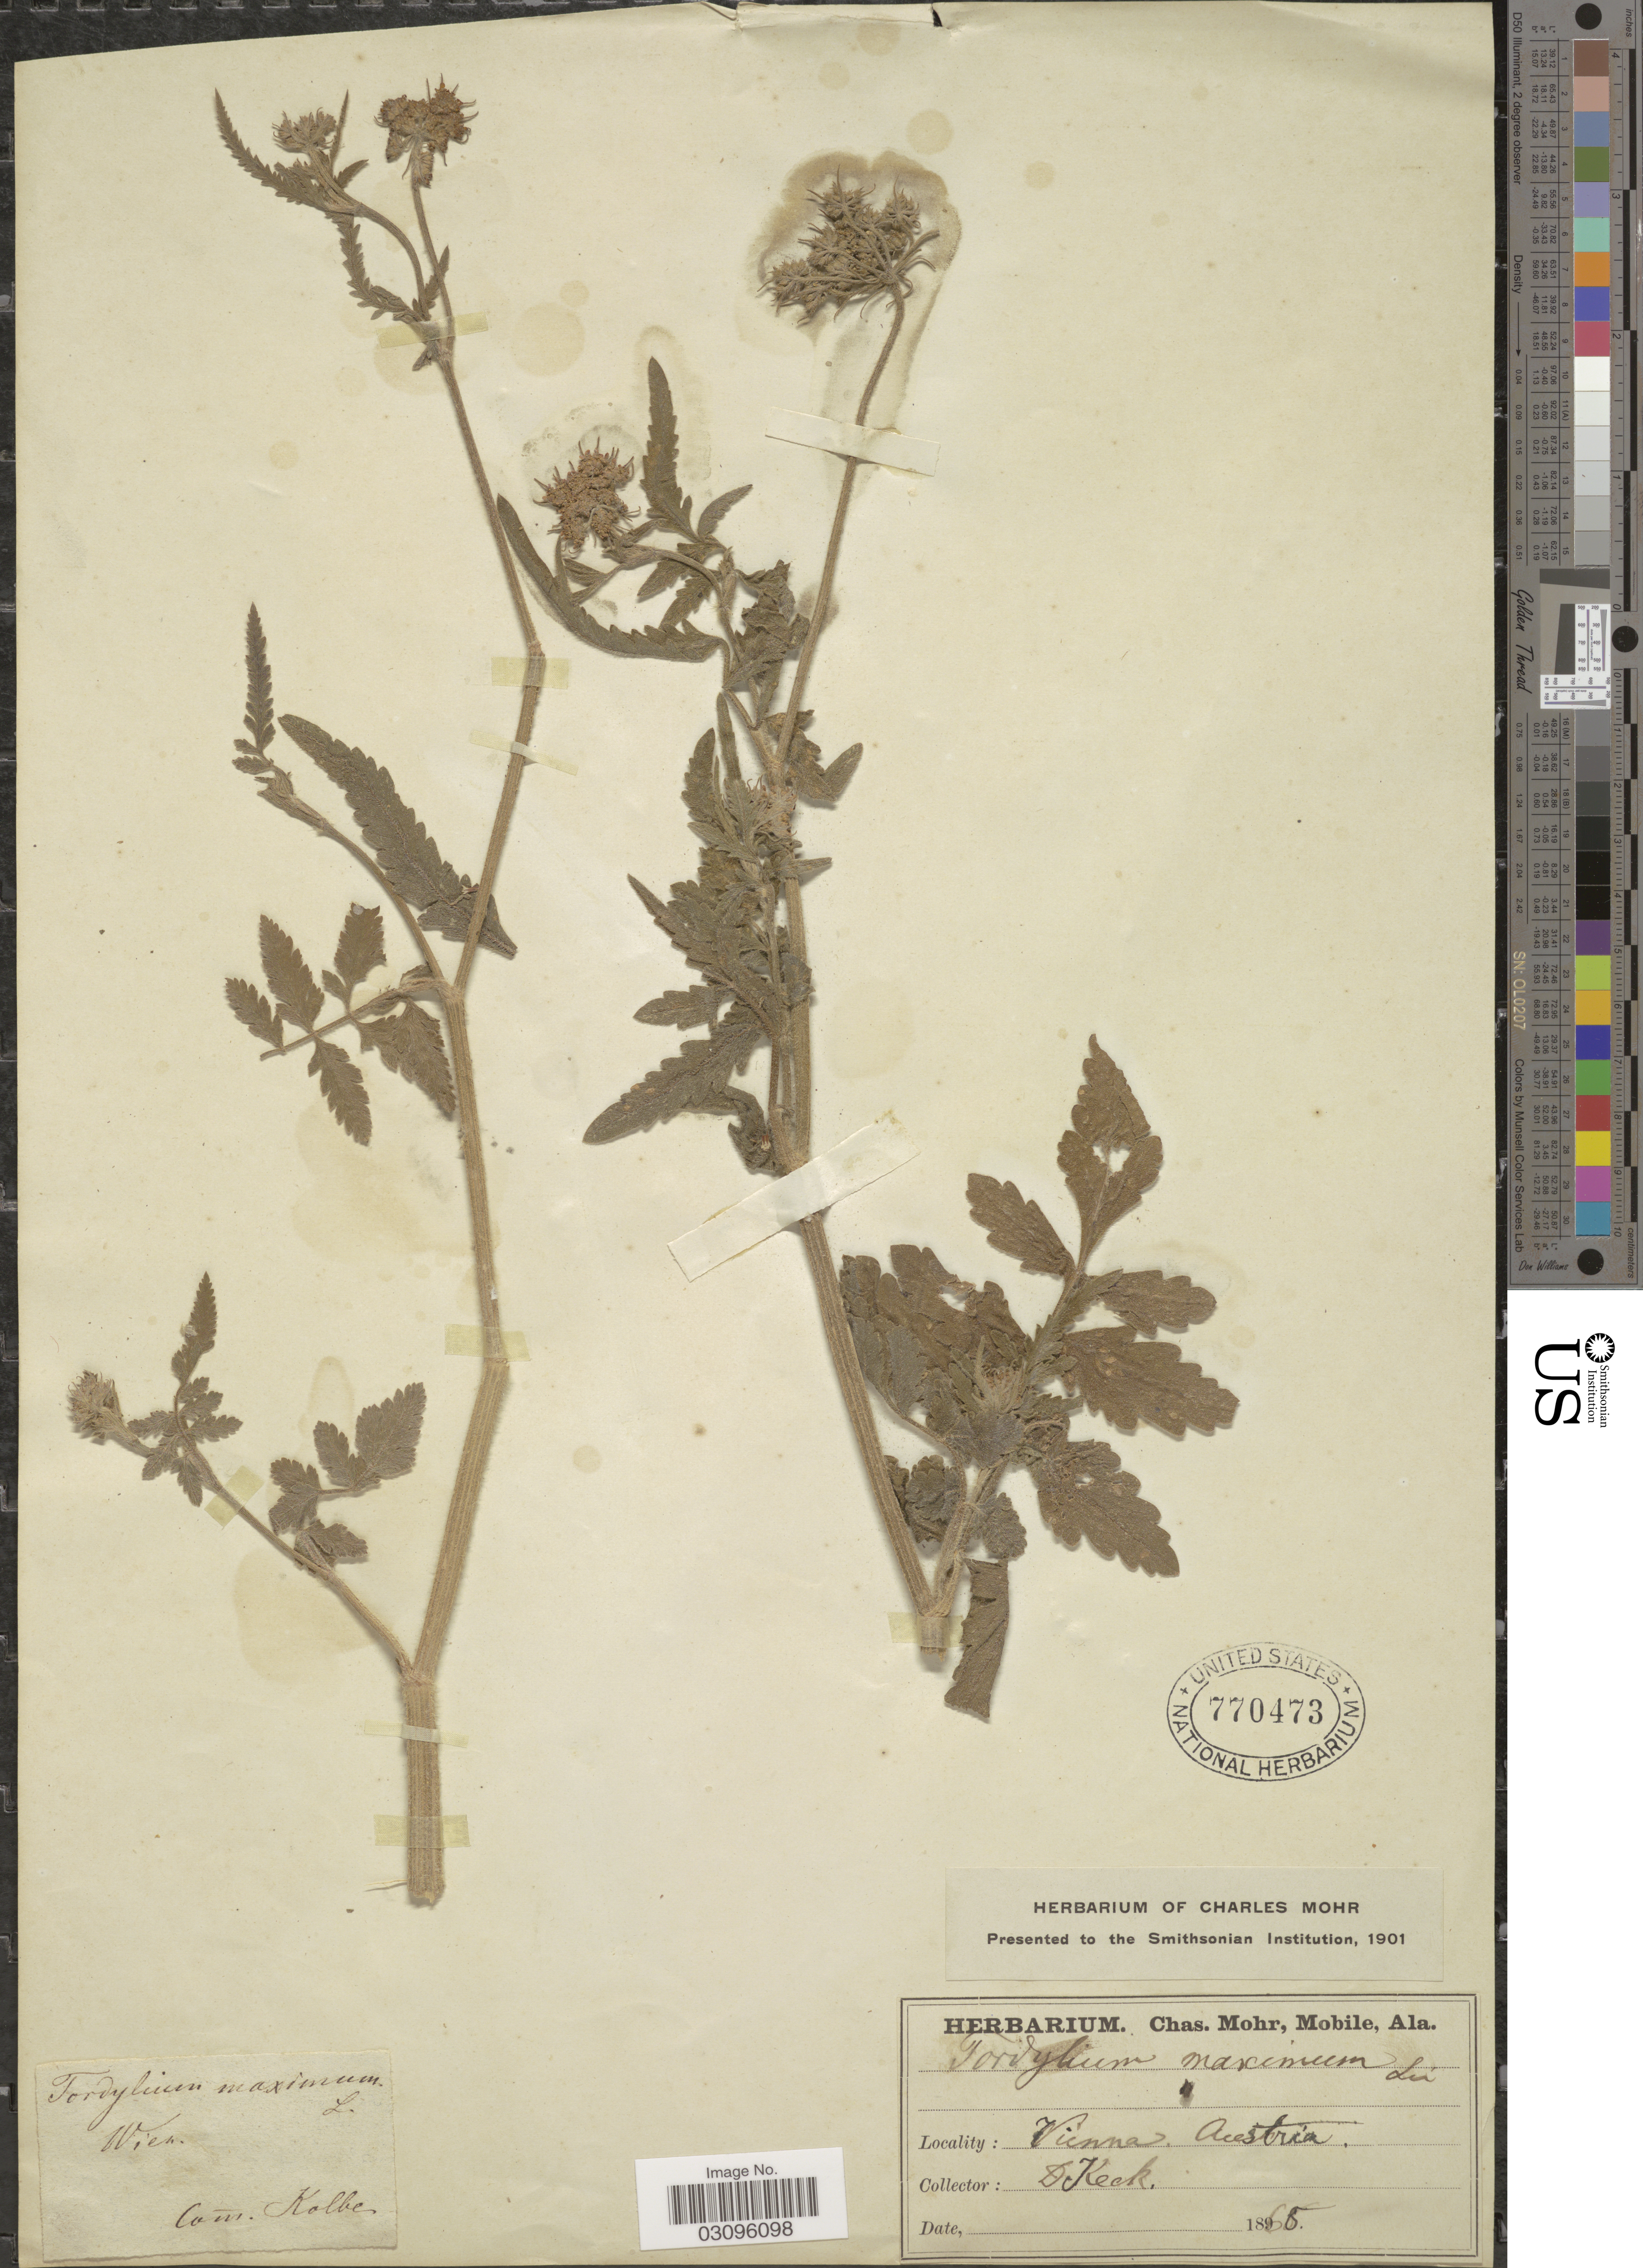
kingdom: Plantae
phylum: Tracheophyta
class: Magnoliopsida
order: Apiales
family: Apiaceae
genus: Tordylium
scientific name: Tordylium maximum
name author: L.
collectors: D. Keck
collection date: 1865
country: Austria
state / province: Wien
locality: Vienna.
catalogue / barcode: US 770473